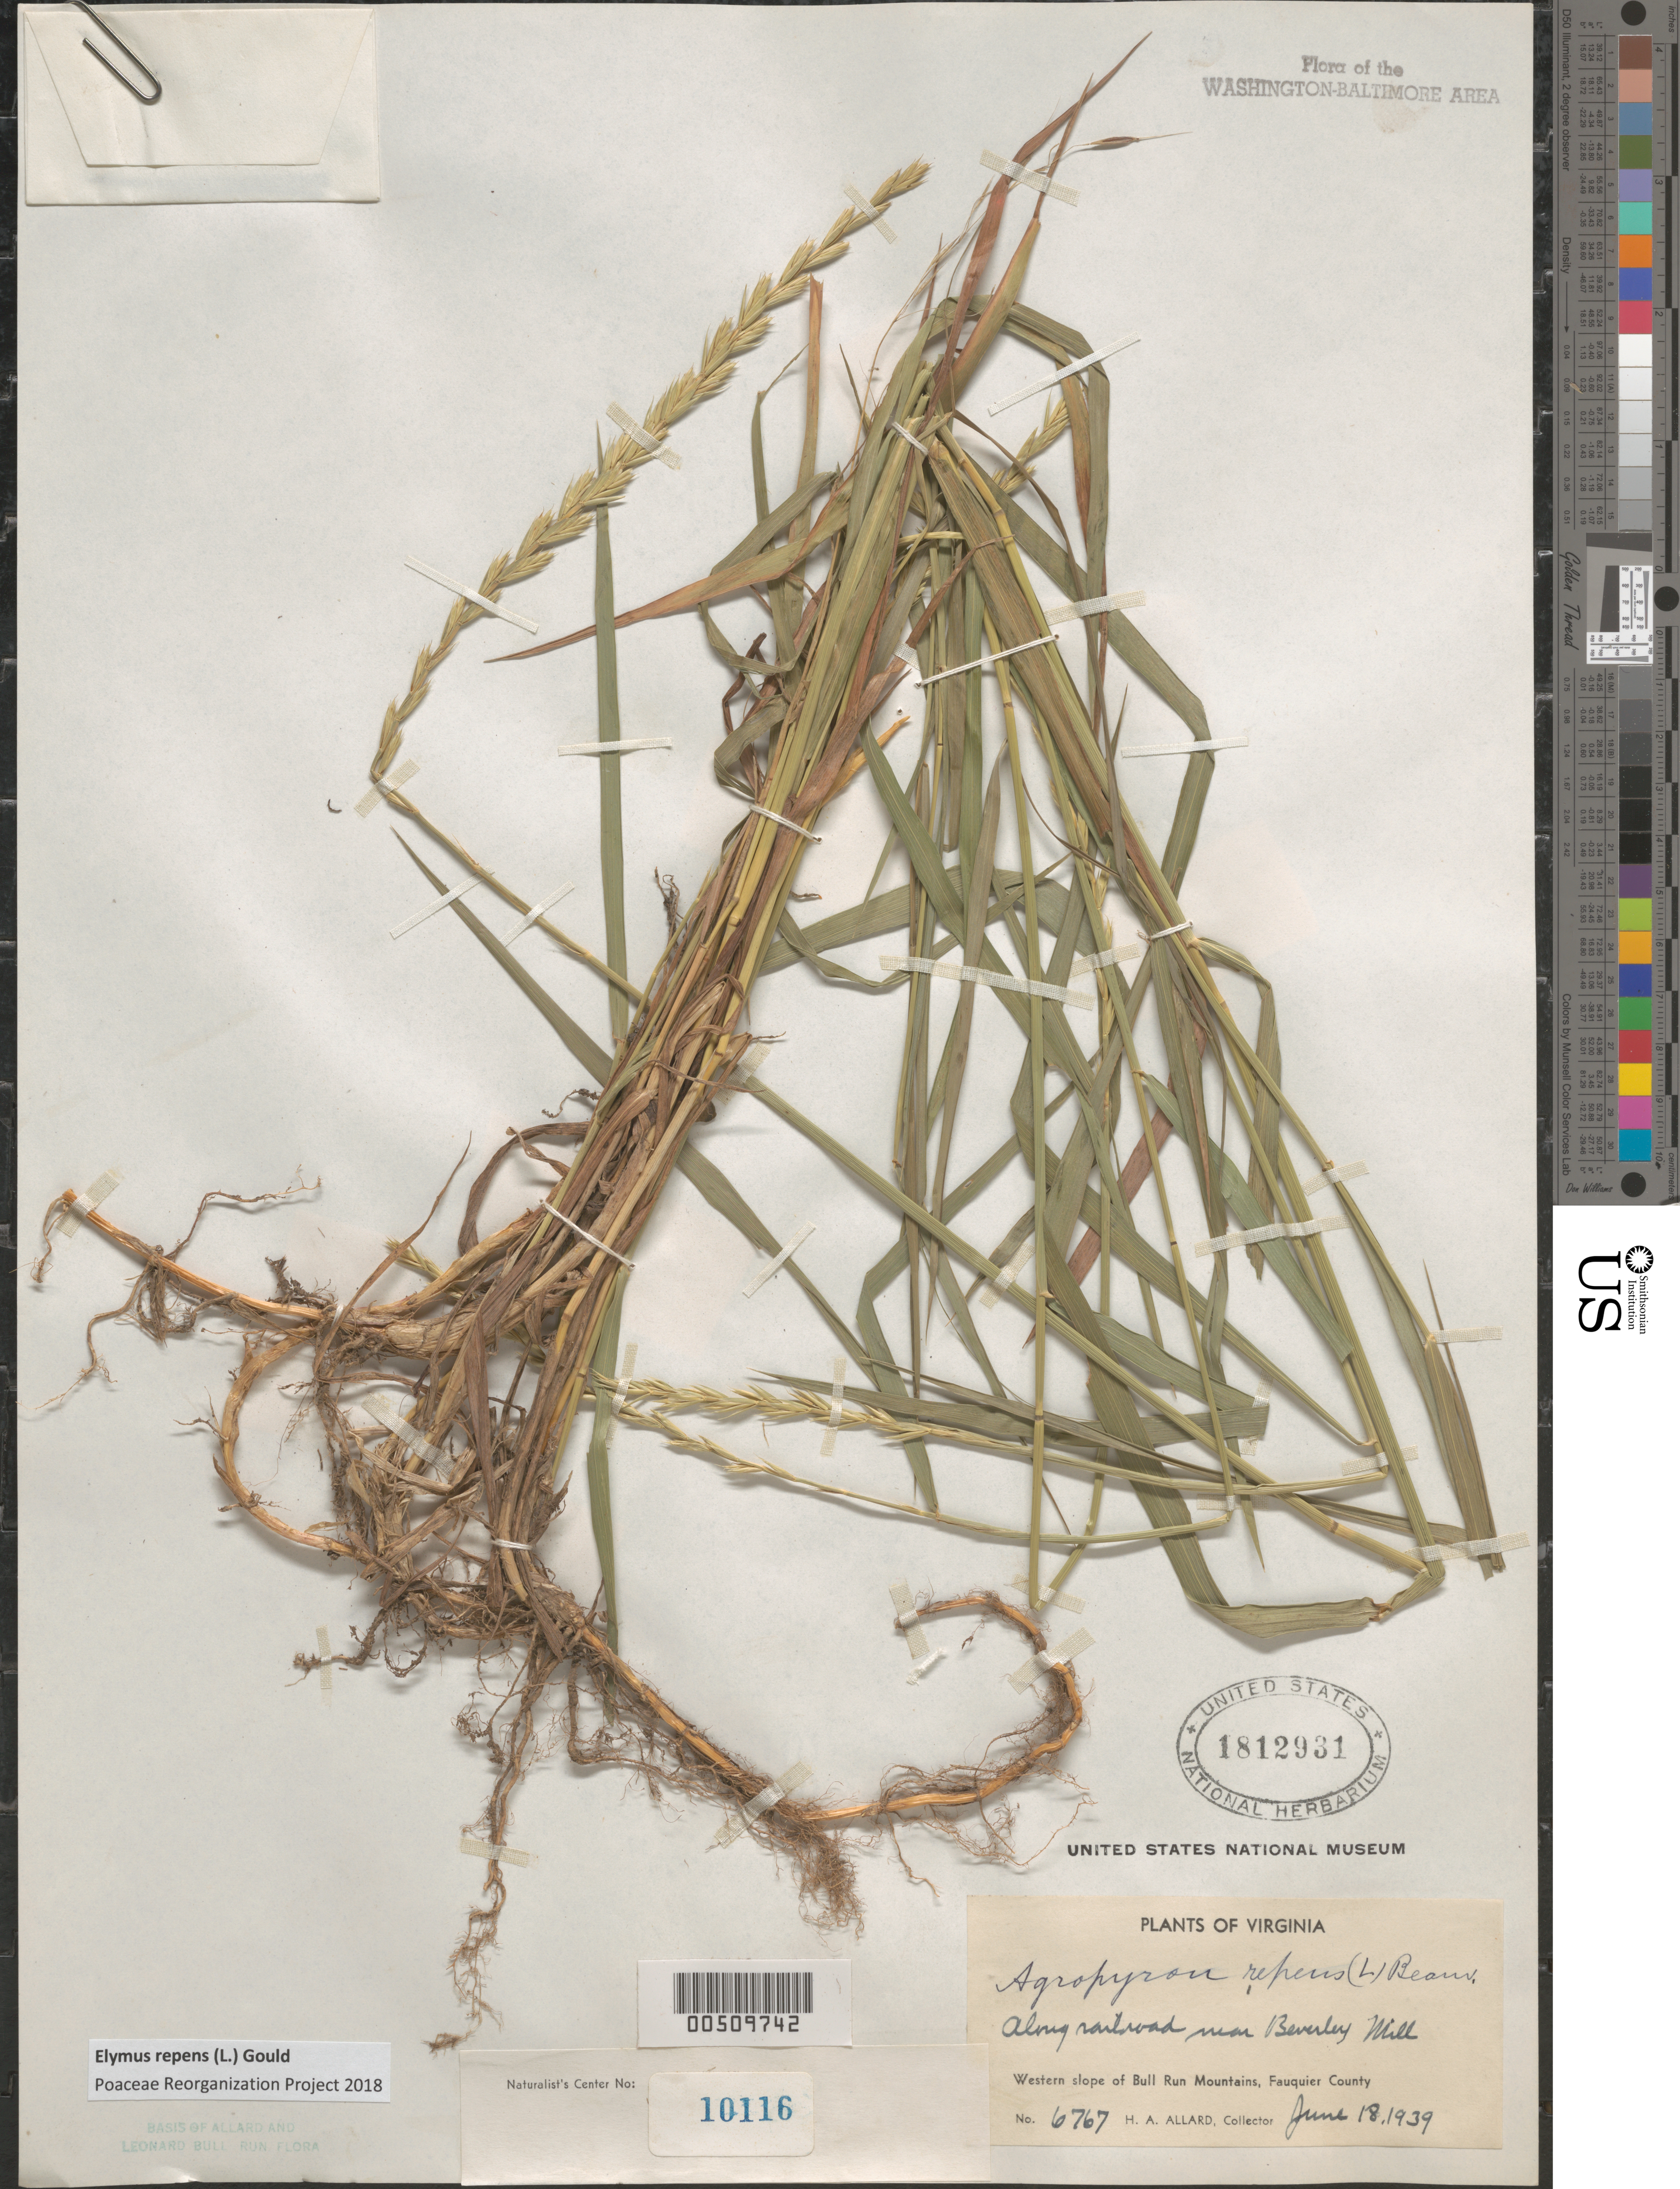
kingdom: Plantae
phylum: Tracheophyta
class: Liliopsida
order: Poales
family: Poaceae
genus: Elymus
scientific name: Elymus repens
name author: (L.) Gould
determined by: Poaceae Reorganization Project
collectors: H. A. Allard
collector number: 6767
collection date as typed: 18 Jun 1939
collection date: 1939-06-18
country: United States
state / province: Virginia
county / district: Fauquier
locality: Bull Run Mts., near Beverley Mill Bull Run Mts.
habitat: Along railroad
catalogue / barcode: US 1812931